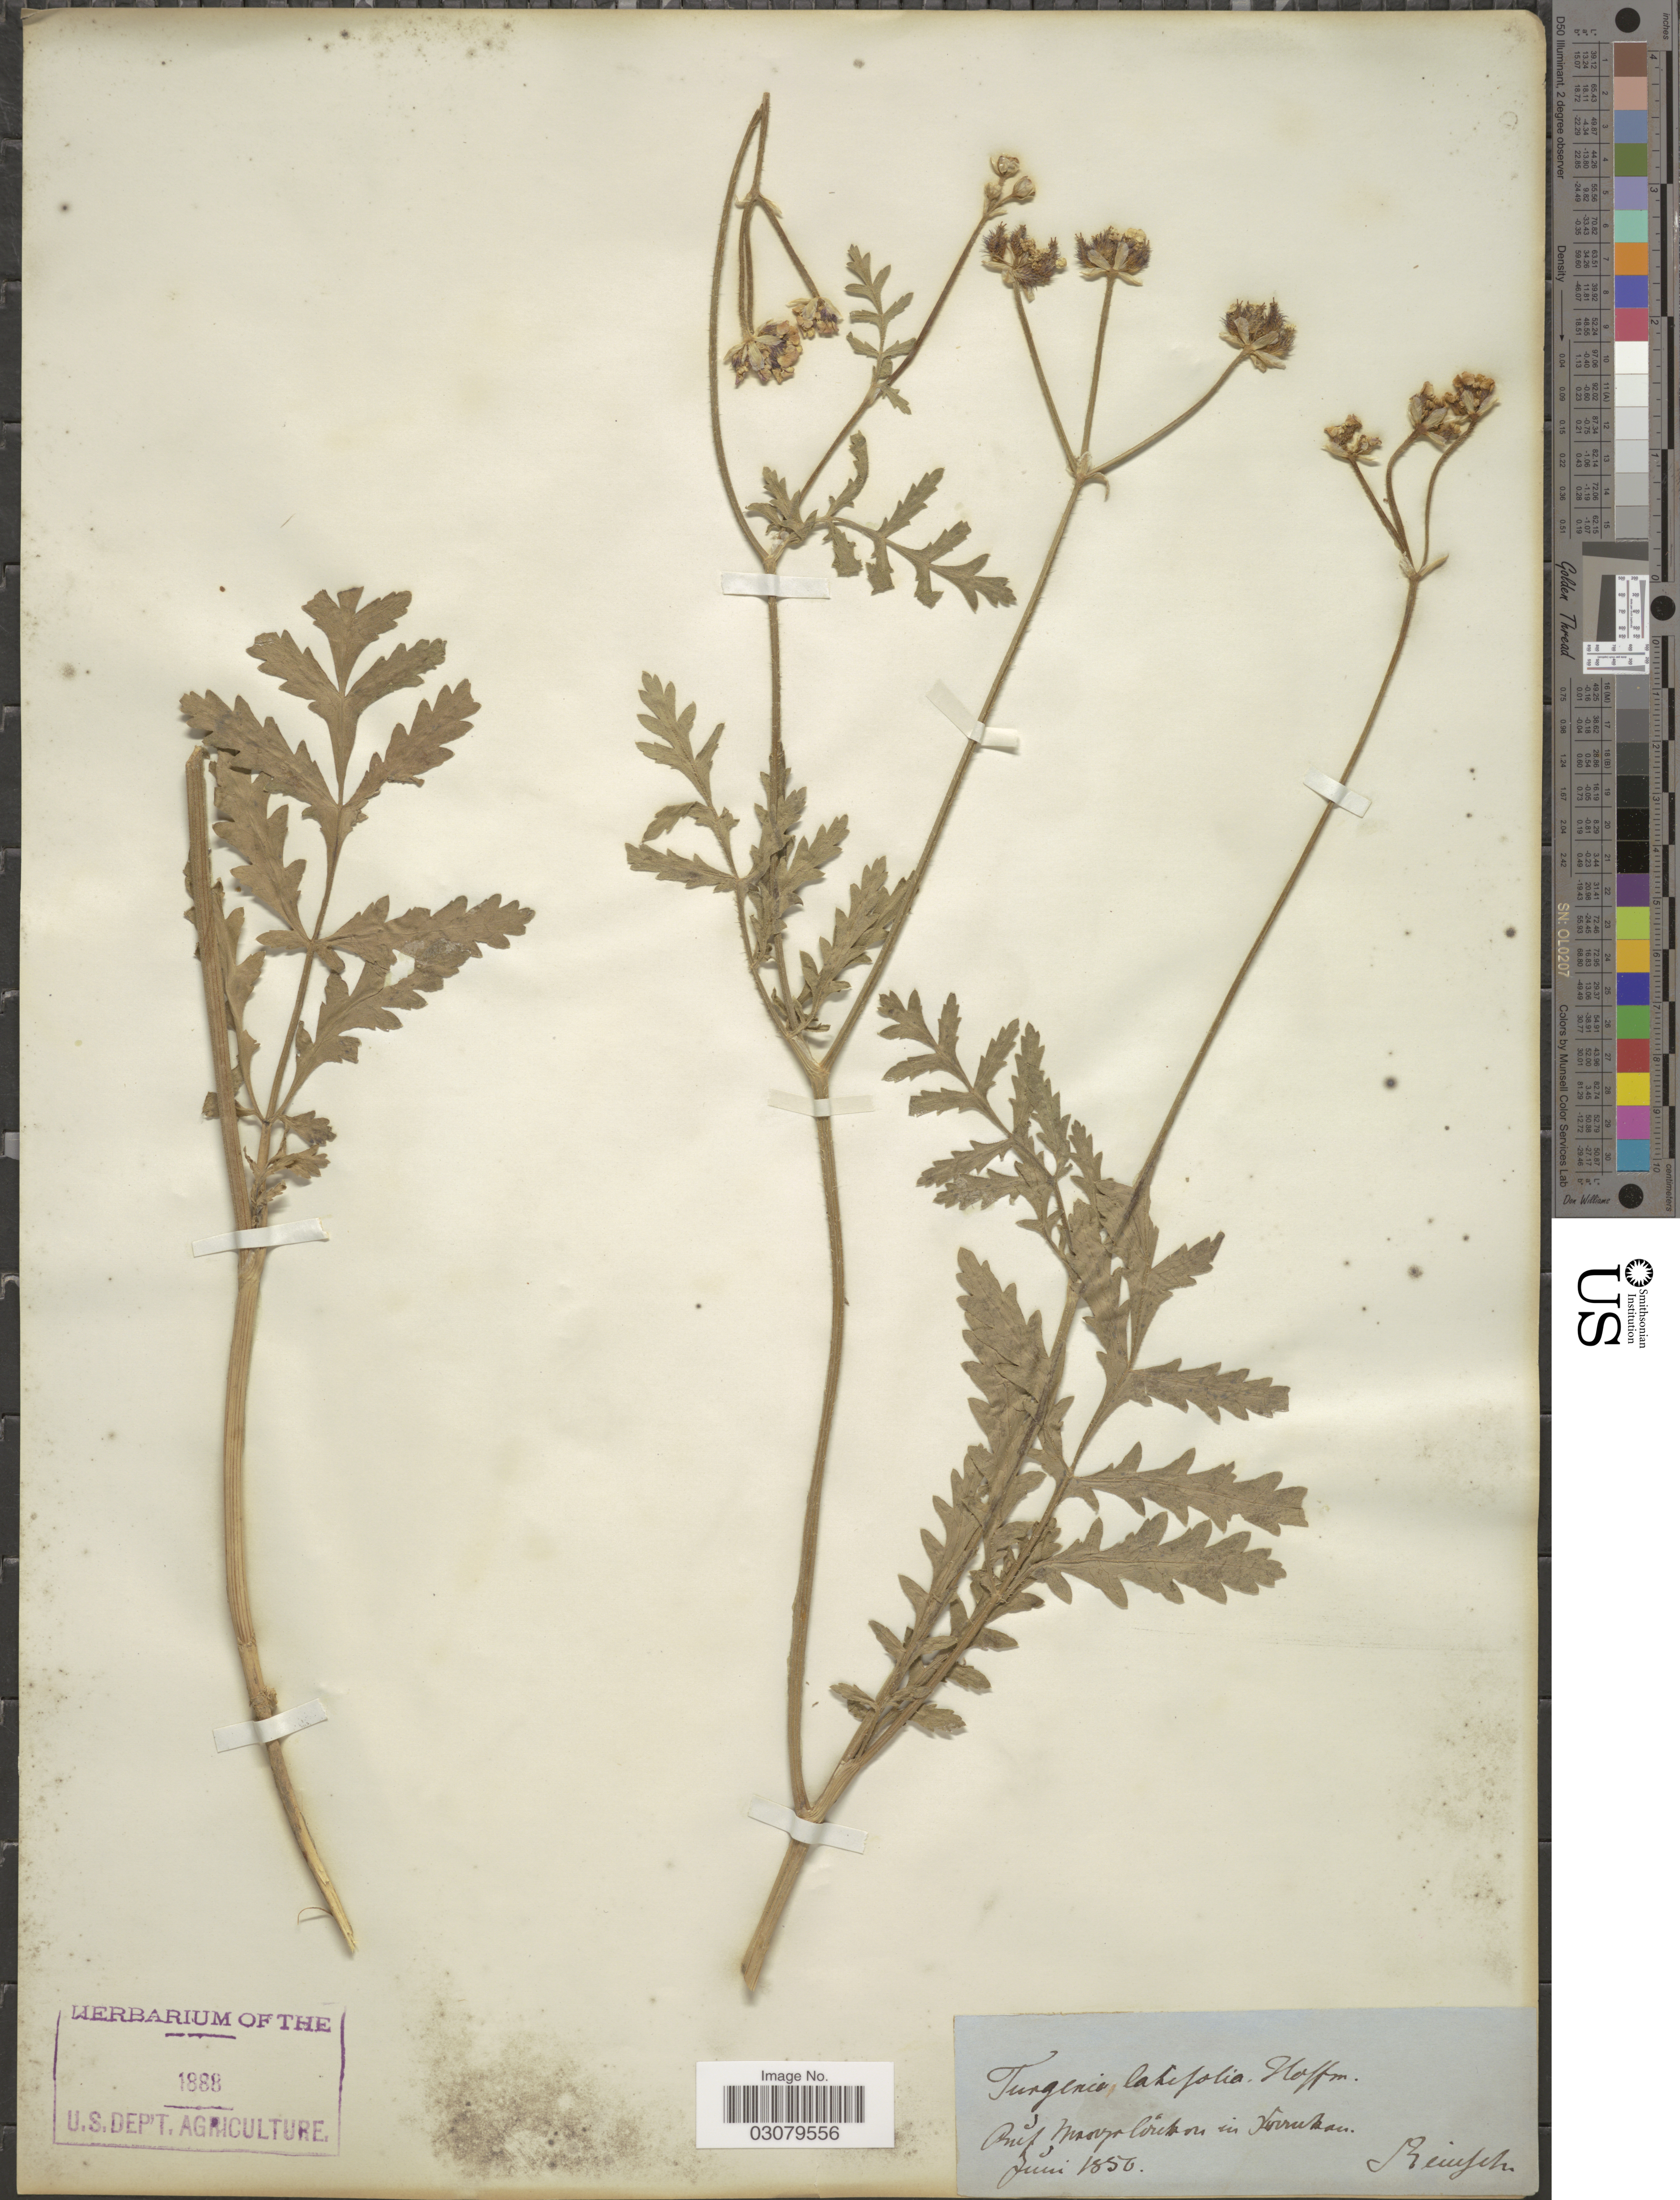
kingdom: Plantae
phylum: Tracheophyta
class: Magnoliopsida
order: Apiales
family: Apiaceae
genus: Caucalis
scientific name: Caucalis latifolia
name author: L.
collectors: Reinsch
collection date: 1856-06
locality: Pruf Moovrprolovichorn in Korrukan. [interpreted]